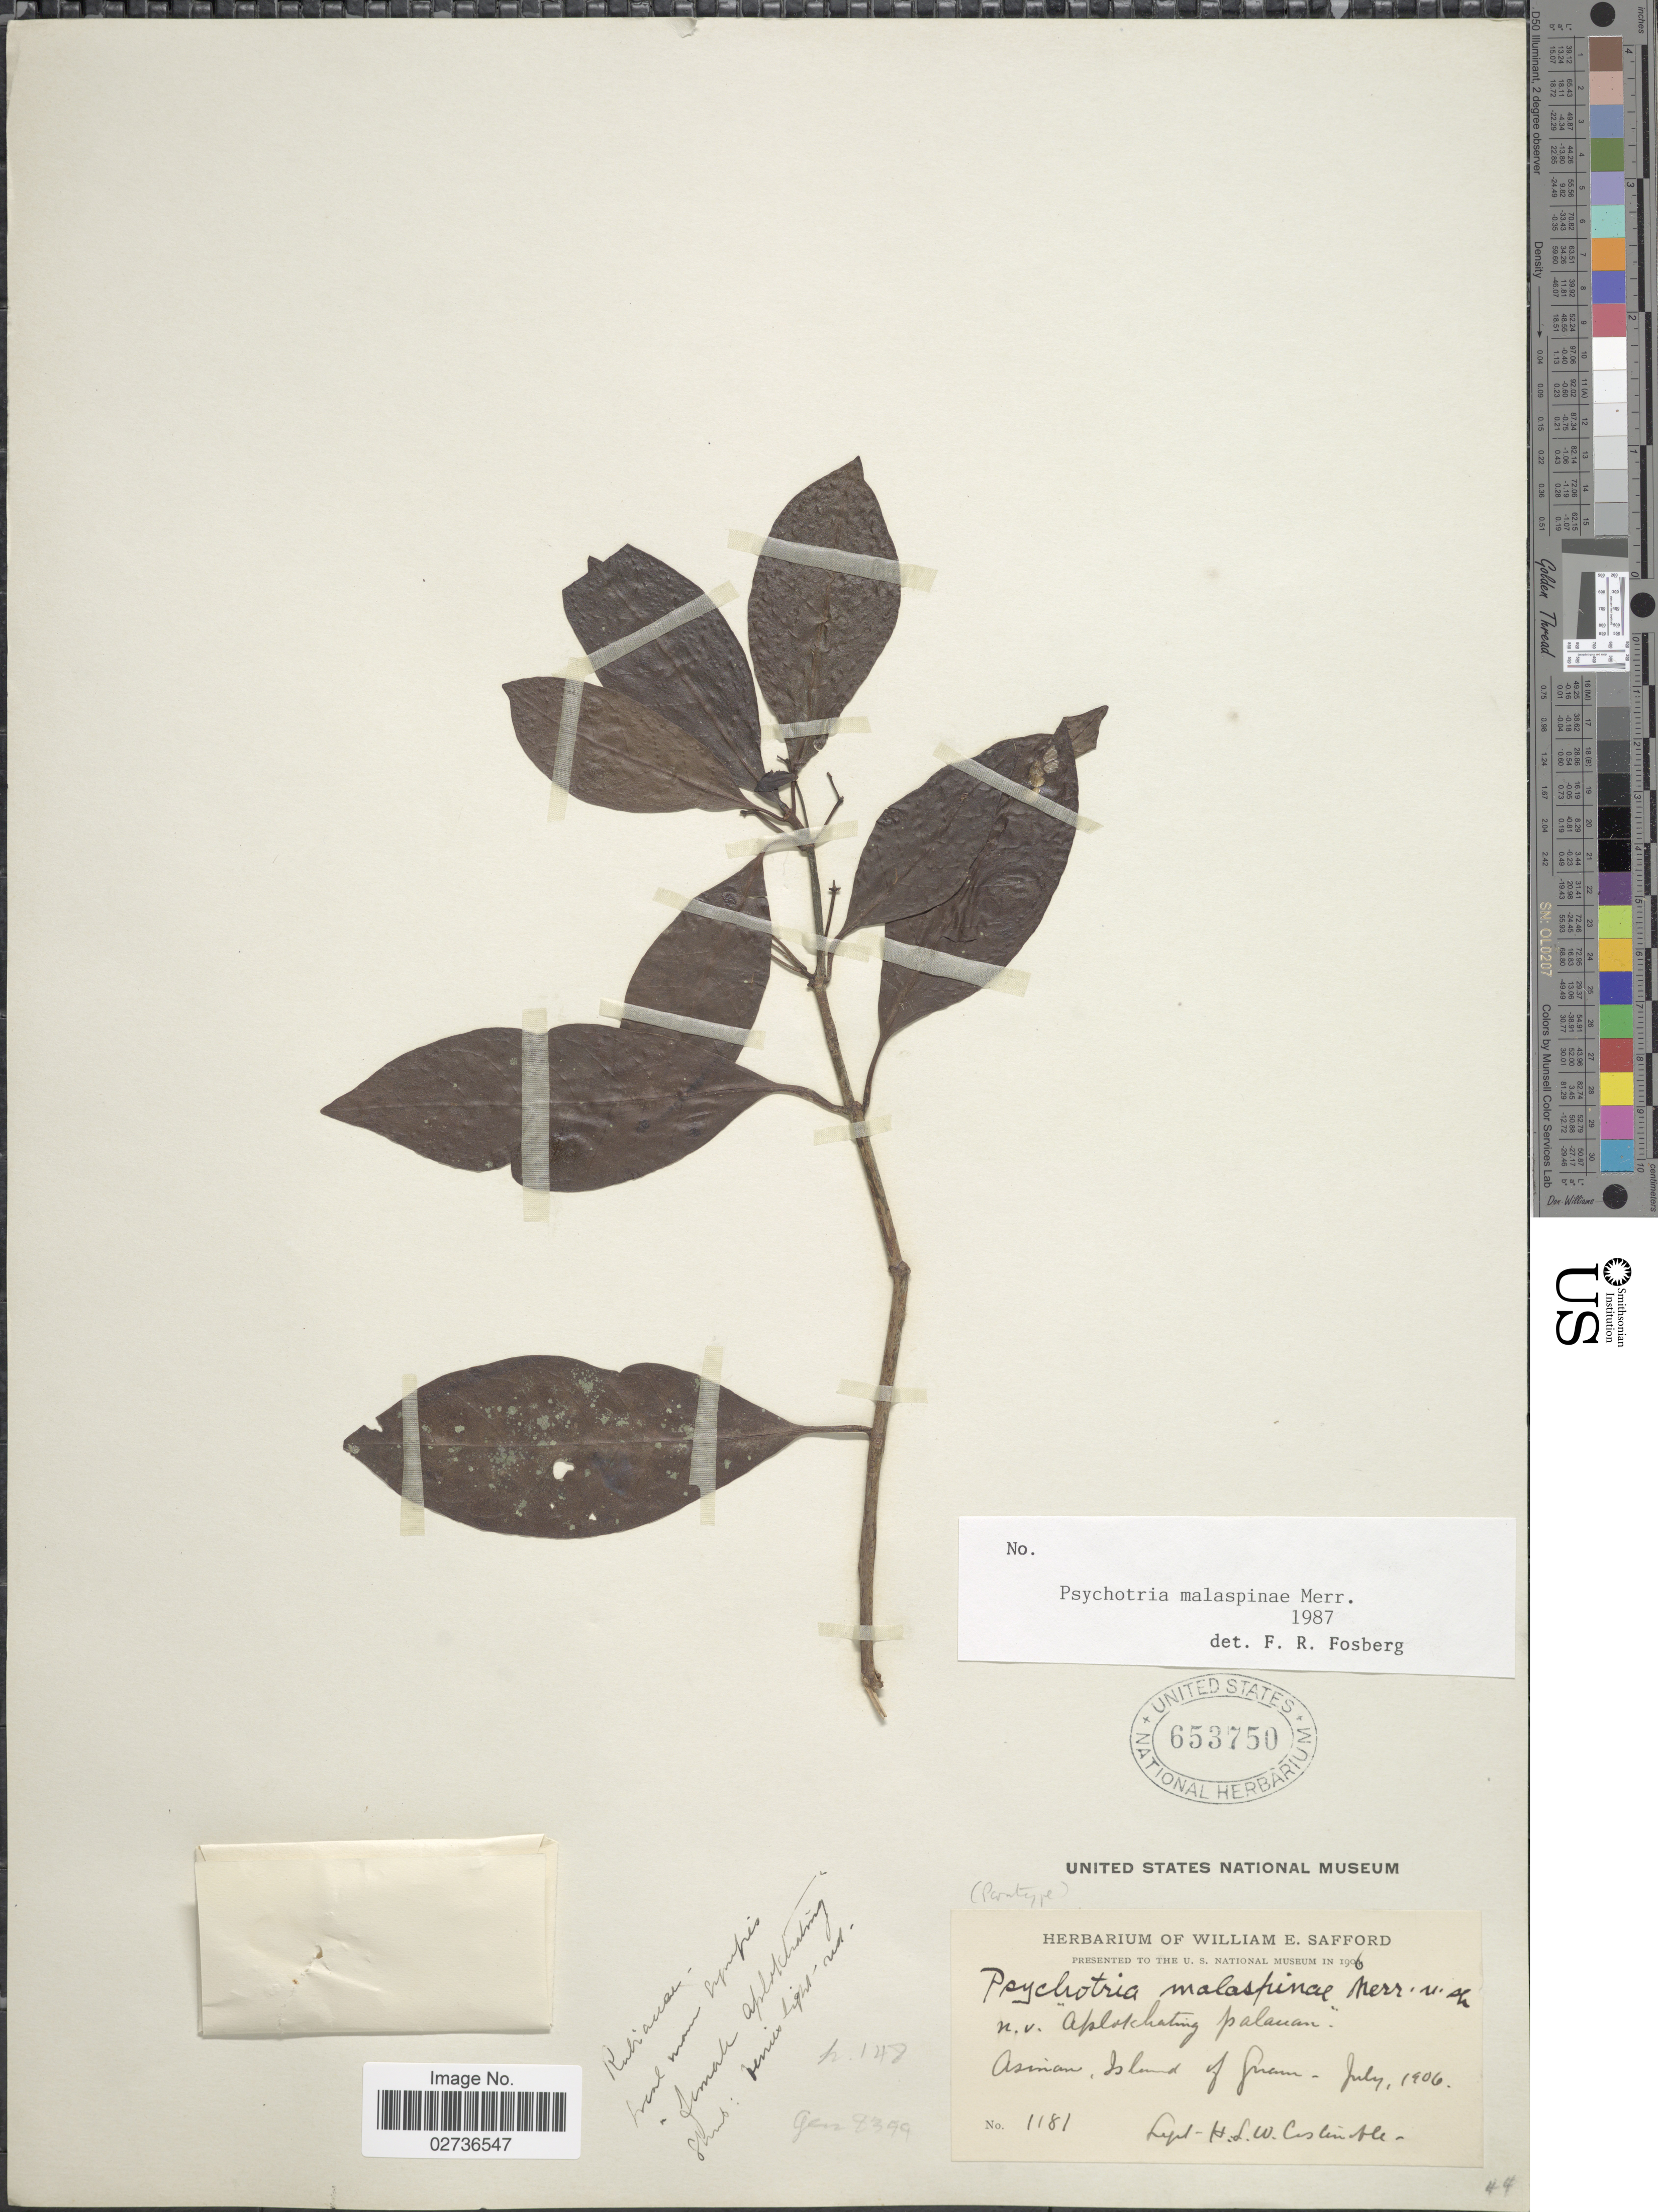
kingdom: Plantae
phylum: Tracheophyta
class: Magnoliopsida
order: Gentianales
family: Rubiaceae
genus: Psychotria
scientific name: Psychotria malaspinae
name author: Merr.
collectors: H. Costenoble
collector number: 1181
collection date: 1906-07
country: Guam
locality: Asinan, Island of Guam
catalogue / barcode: US 653750